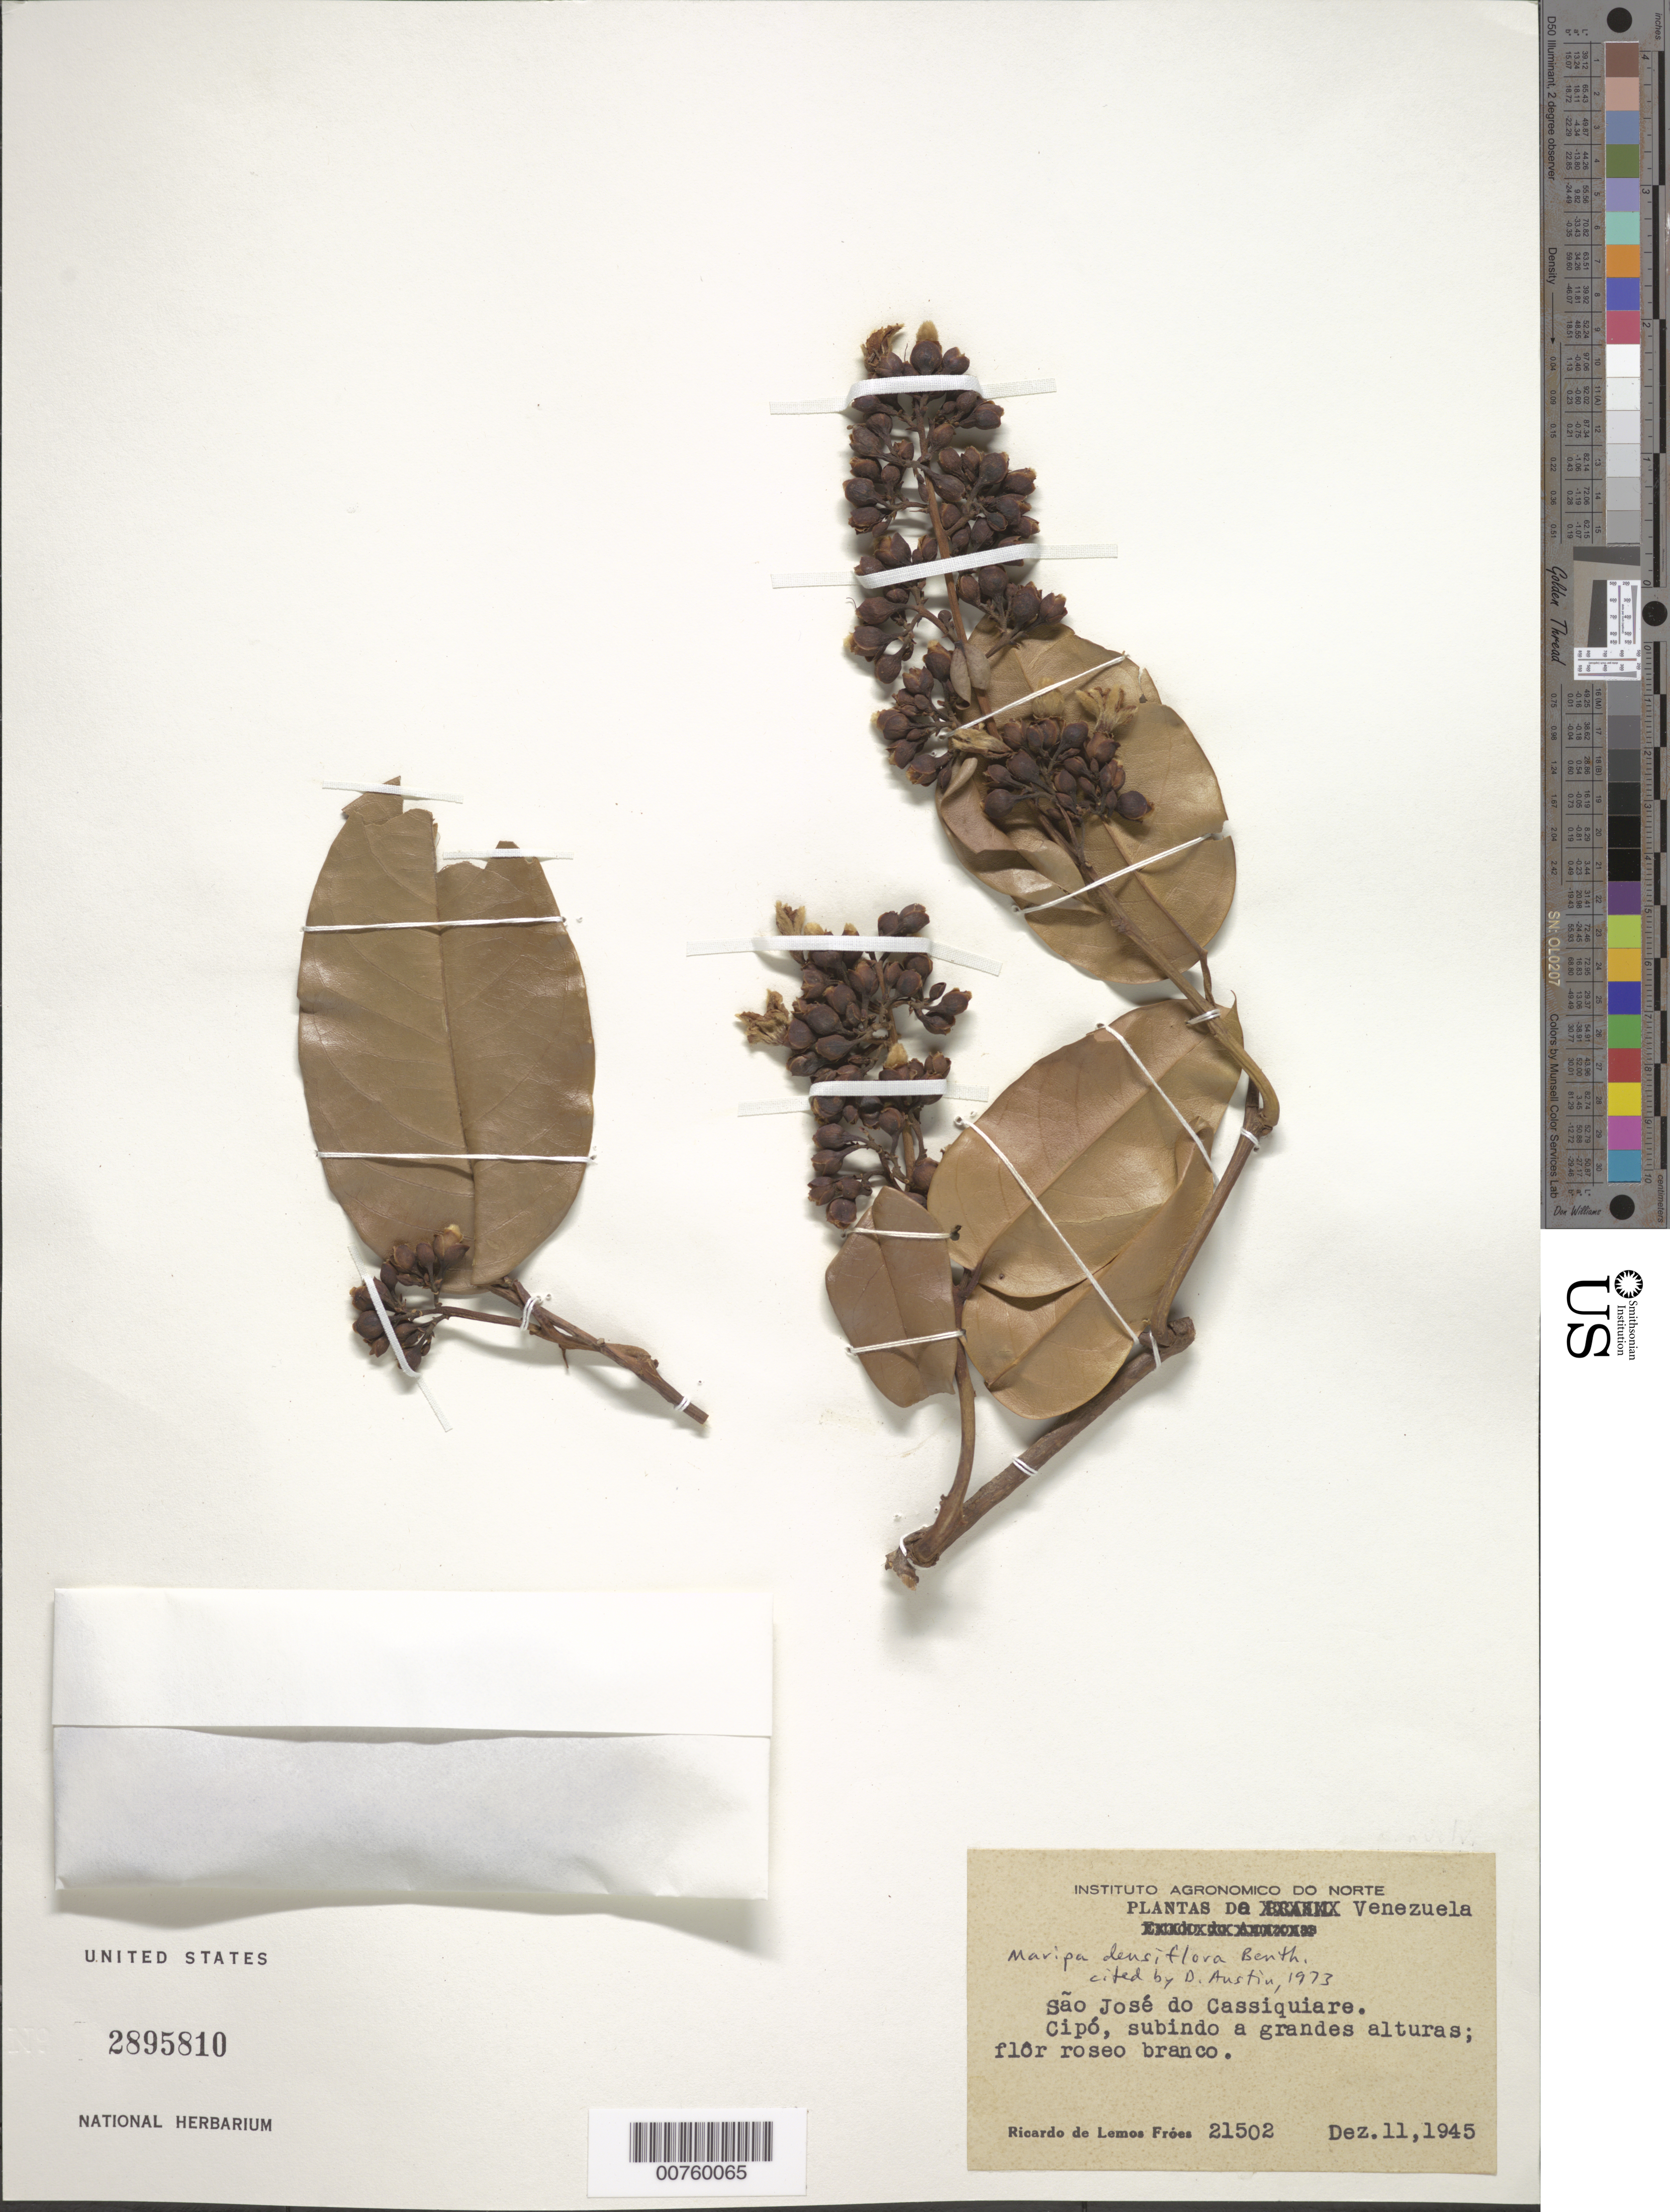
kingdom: Plantae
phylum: Tracheophyta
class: Magnoliopsida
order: Solanales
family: Convolvulaceae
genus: Maripa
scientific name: Maripa densiflora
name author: Benth.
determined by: Austin, D. F.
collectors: R. L. Fróes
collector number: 21502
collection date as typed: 11-Dec-45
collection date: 1945-12-11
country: Venezuela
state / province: Amazonas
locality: Sao José do Cassiquiare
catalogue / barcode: US 2895810